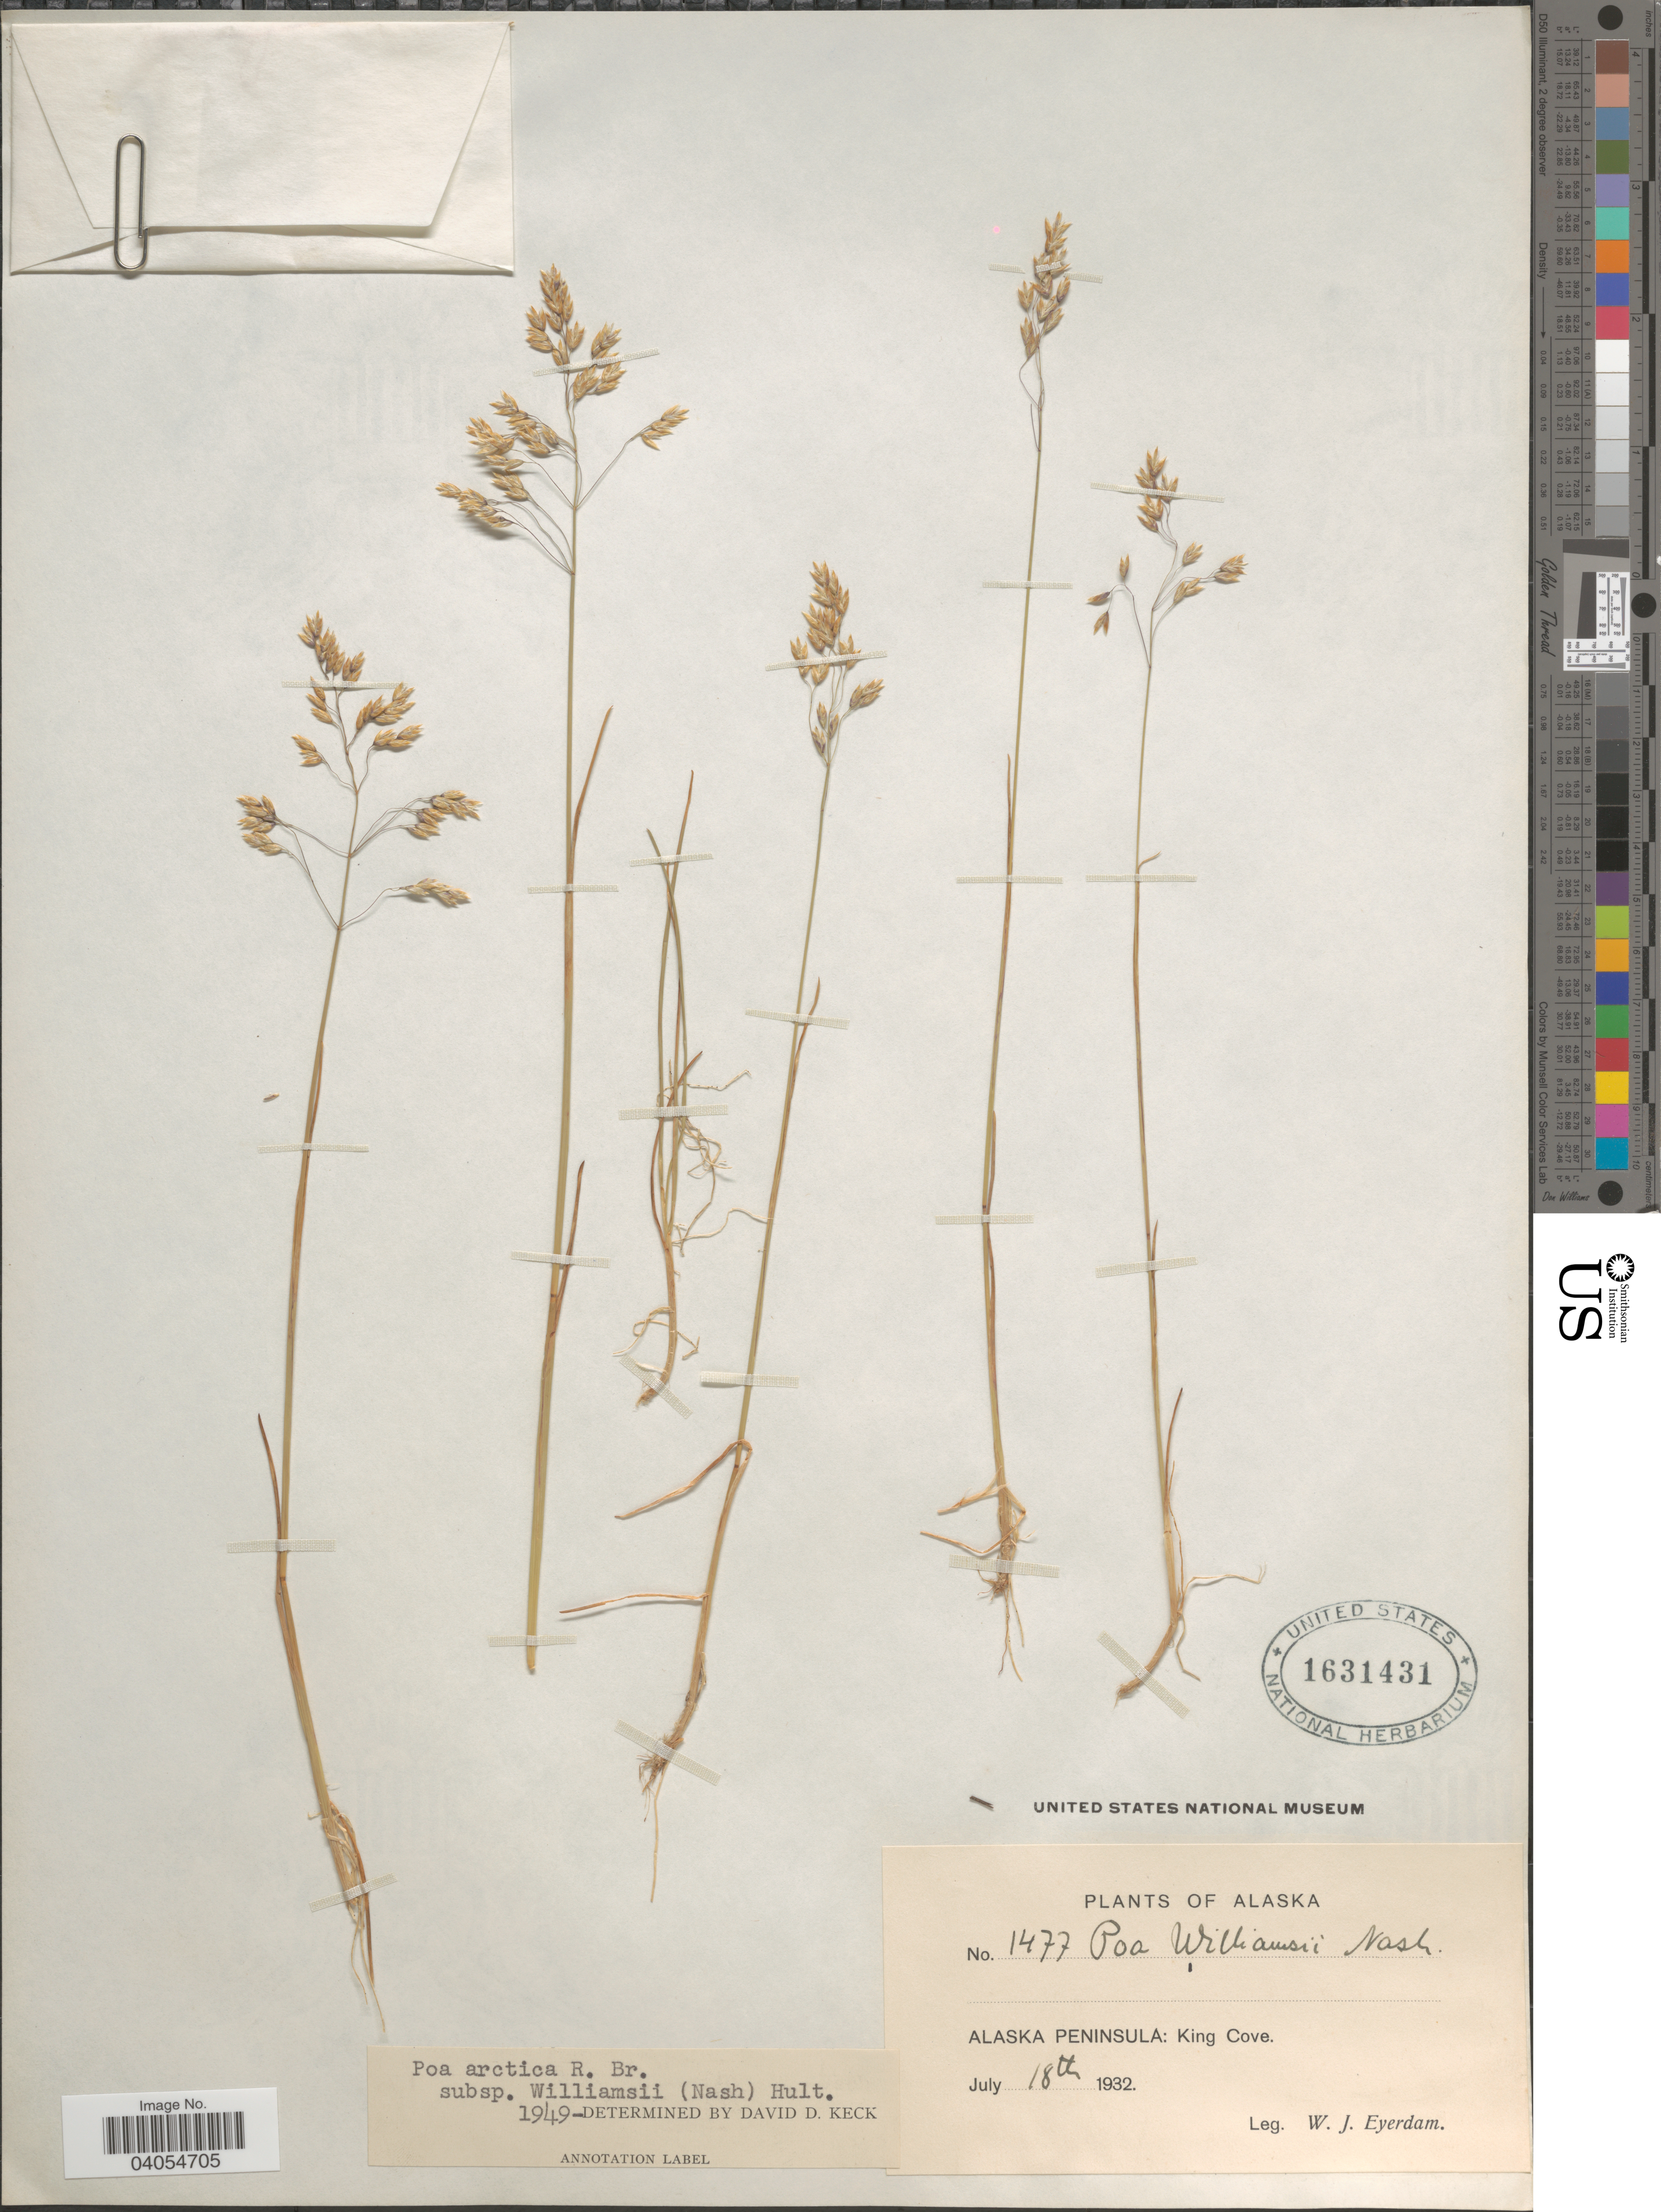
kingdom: Plantae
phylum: Tracheophyta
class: Liliopsida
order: Poales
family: Poaceae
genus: Poa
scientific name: Poa arctica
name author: R. Br.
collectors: W. J. Eyerdam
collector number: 1477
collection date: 1932-07-18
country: United States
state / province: Alaska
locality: Alaska Peninsula: King Cove.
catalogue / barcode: US 1631431